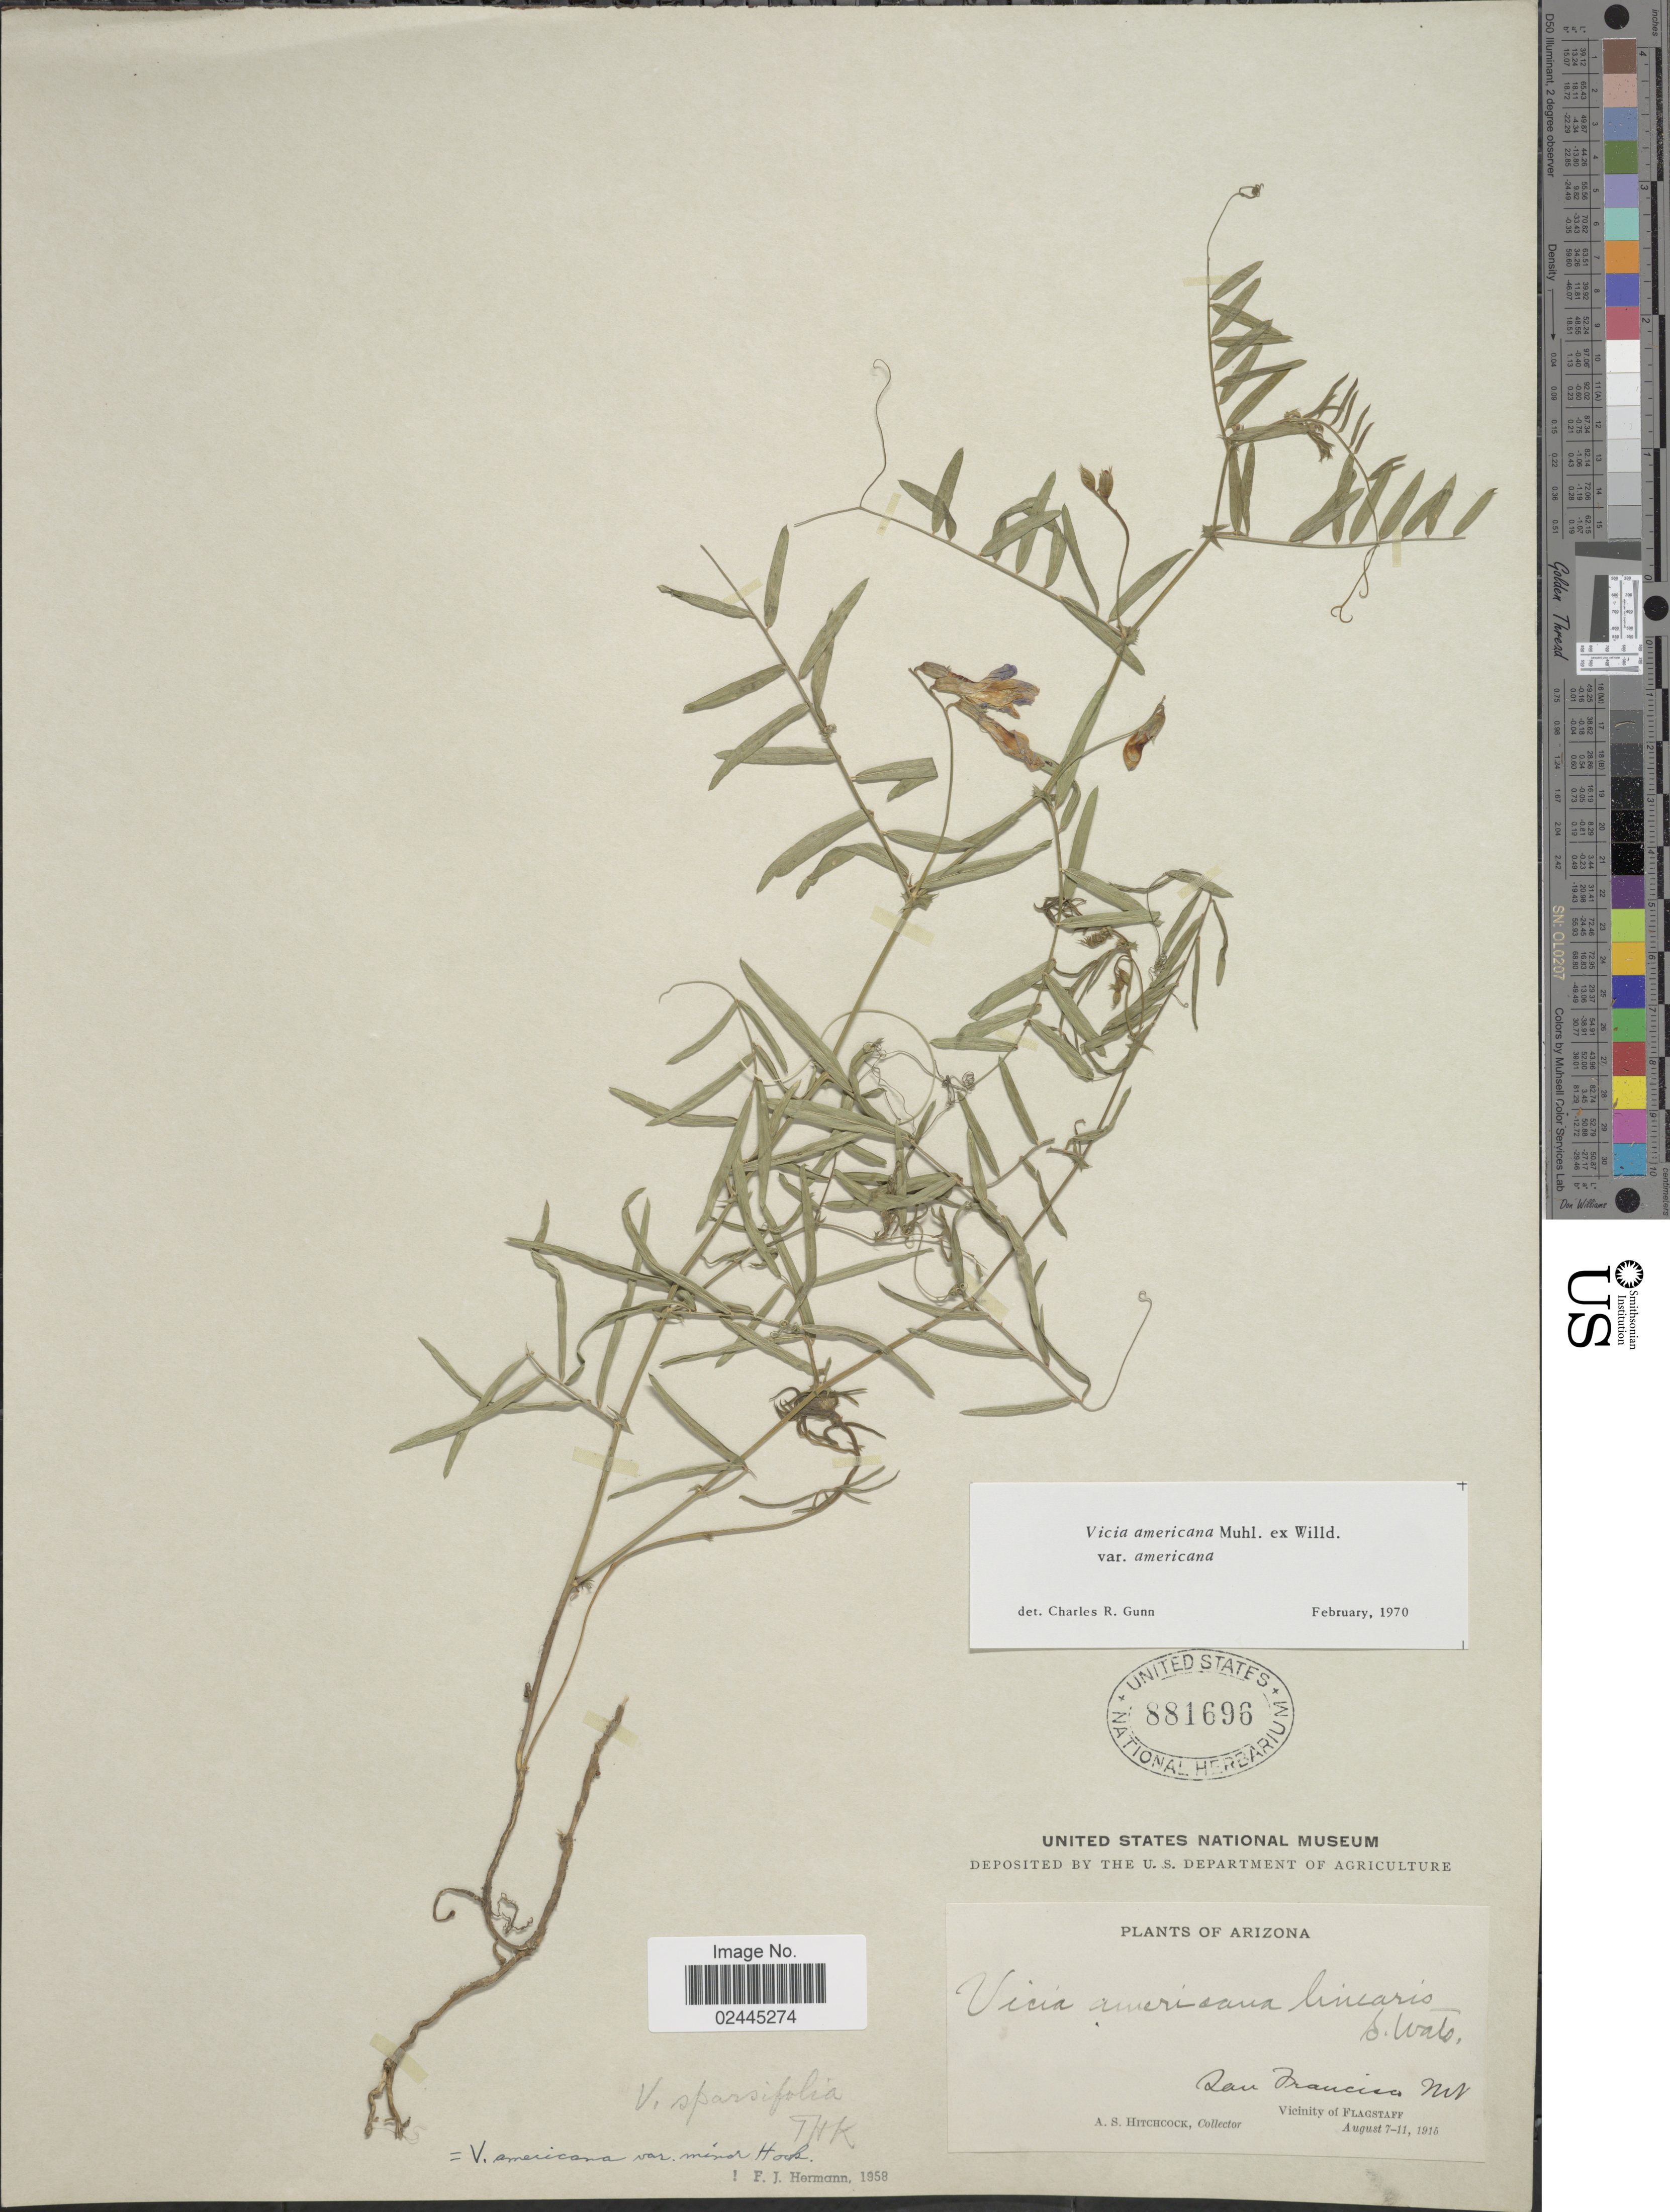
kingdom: Plantae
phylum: Tracheophyta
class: Magnoliopsida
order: Fabales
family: Fabaceae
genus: Vicia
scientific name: Vicia americana var. americana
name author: Muhl. ex Willd.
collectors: A. S. Hitchcock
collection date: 1915-08-07/1915-08-11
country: United States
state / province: Arizona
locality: San Francisco Mt. Vicinity of Flagstaff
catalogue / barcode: US 881696